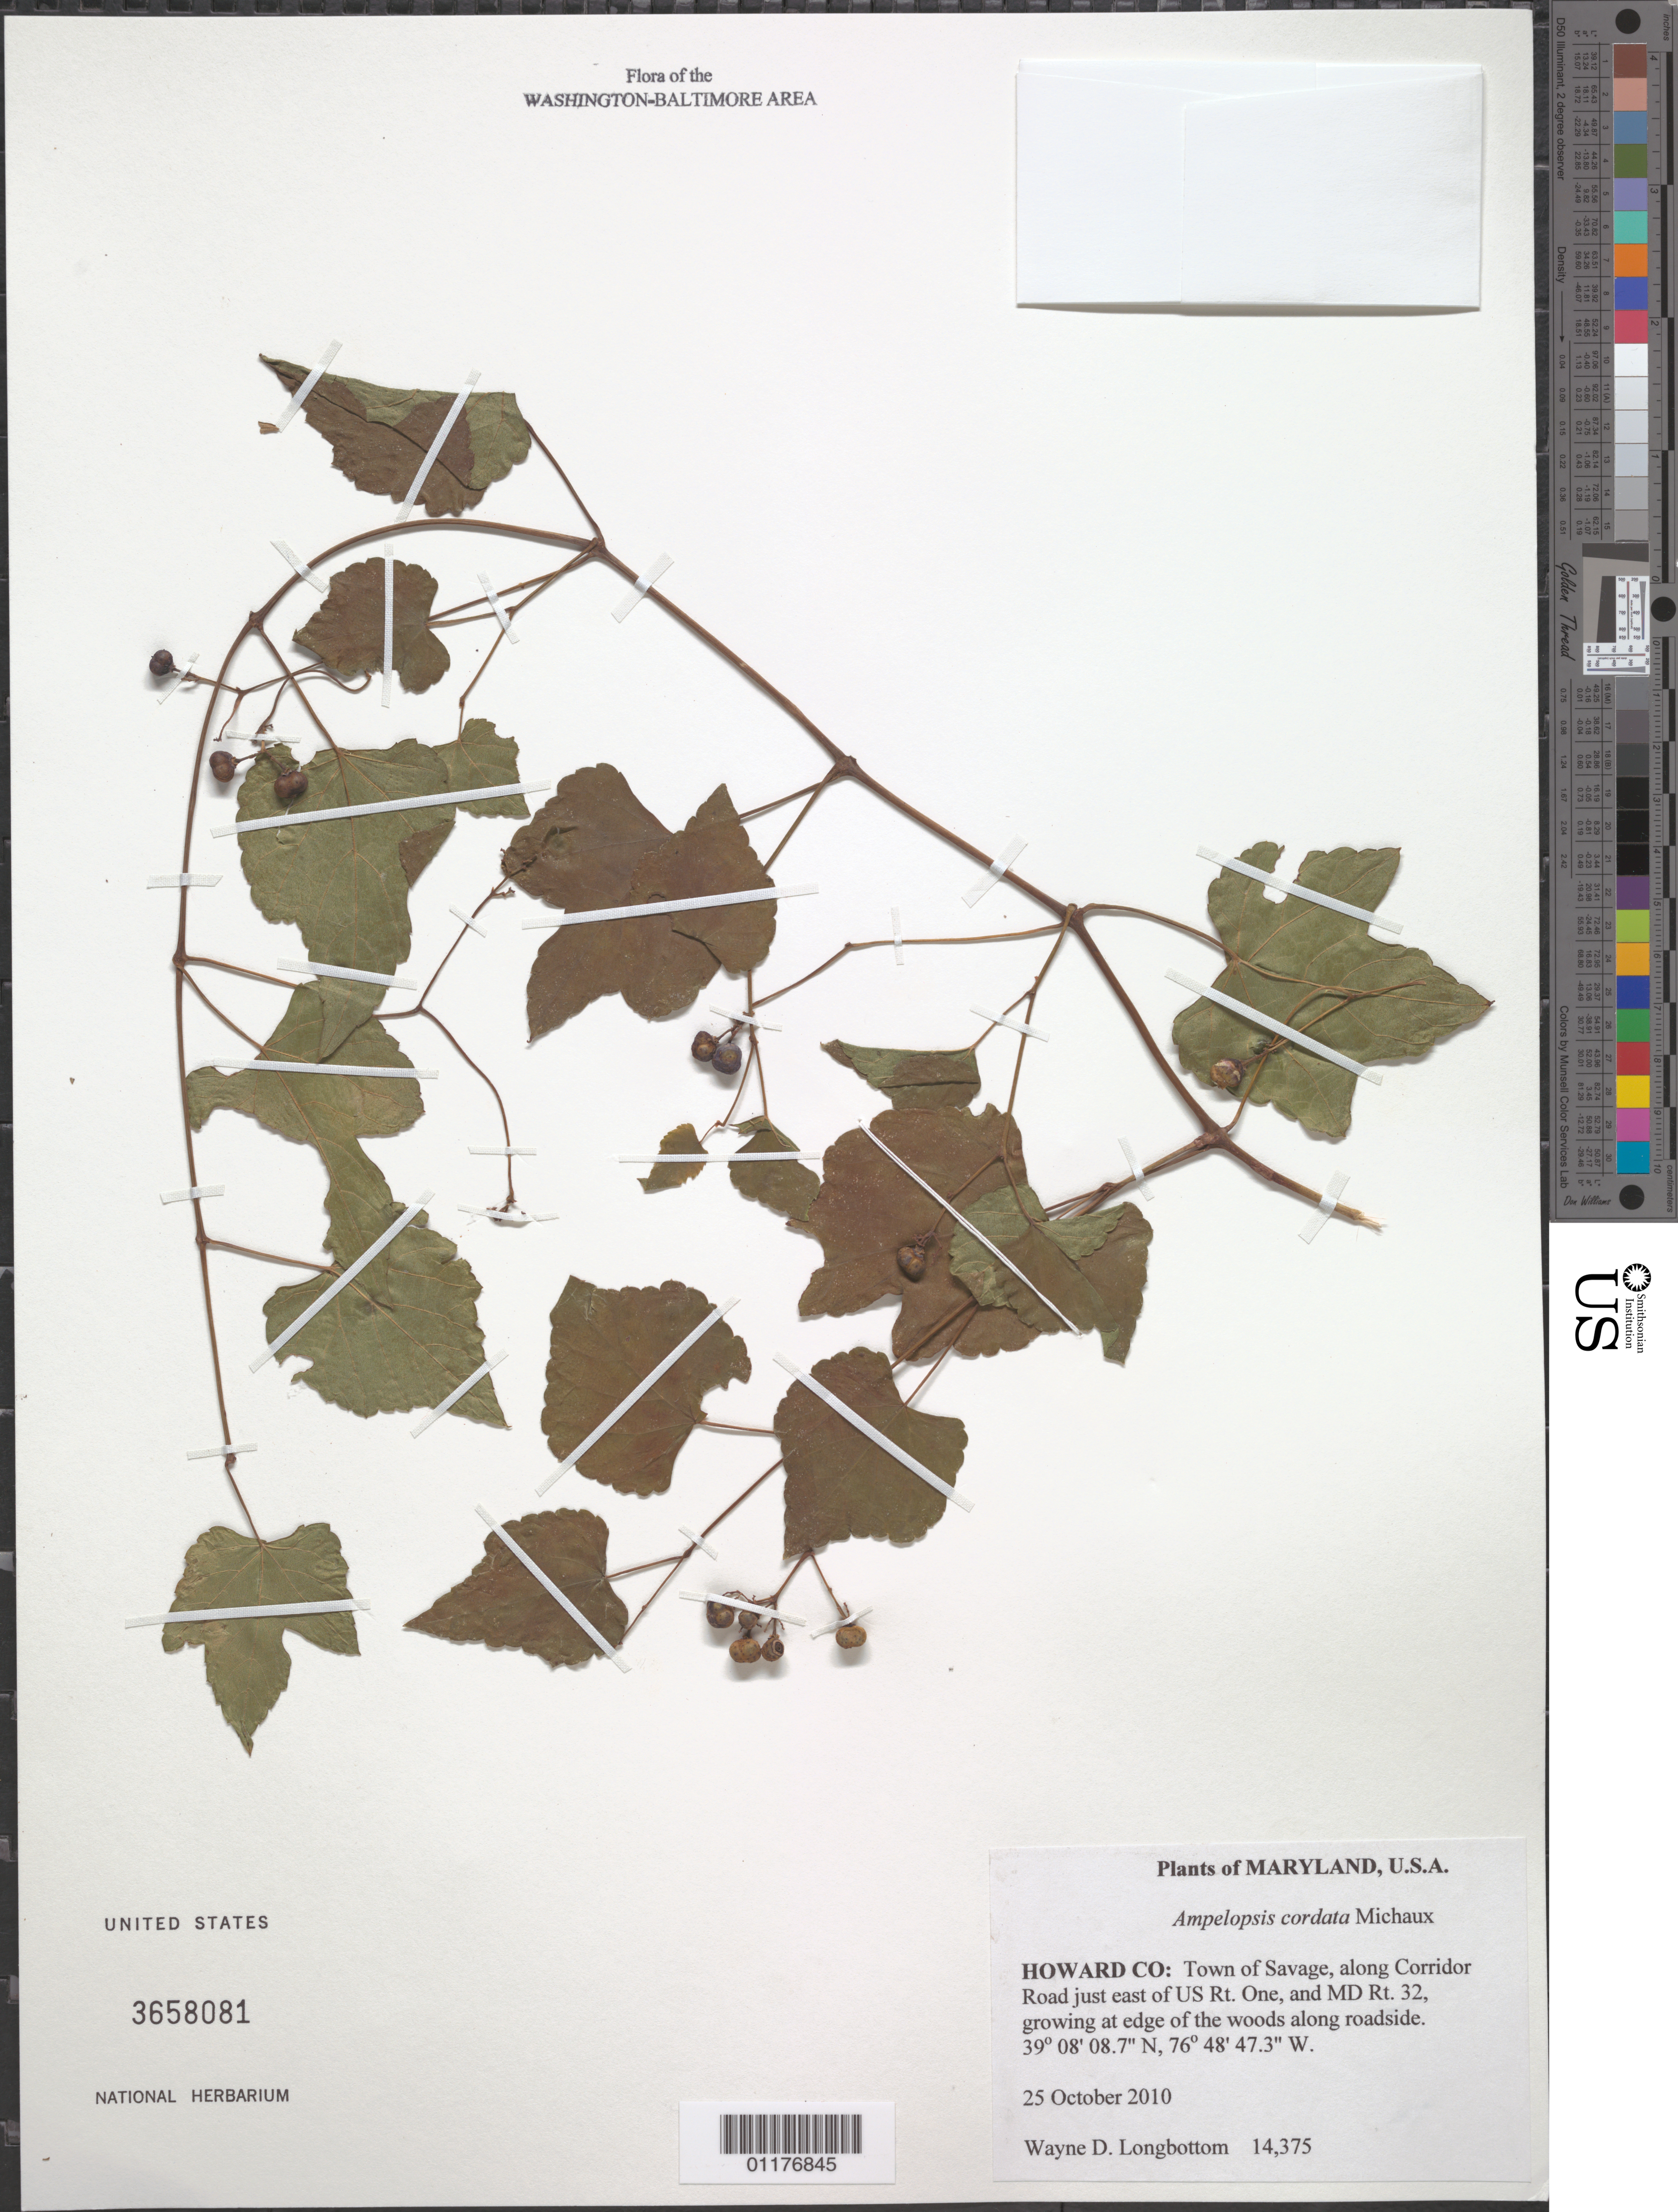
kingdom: Plantae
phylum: Tracheophyta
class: Magnoliopsida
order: Vitales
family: Vitaceae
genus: Ampelopsis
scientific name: Ampelopsis cordata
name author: Michx.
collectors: W. D. Longbottom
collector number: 14375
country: United States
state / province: Maryland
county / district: Howard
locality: Savage, along Corridor Road just E of US Rt. One, and MD Rt. 32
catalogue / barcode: US 3658081